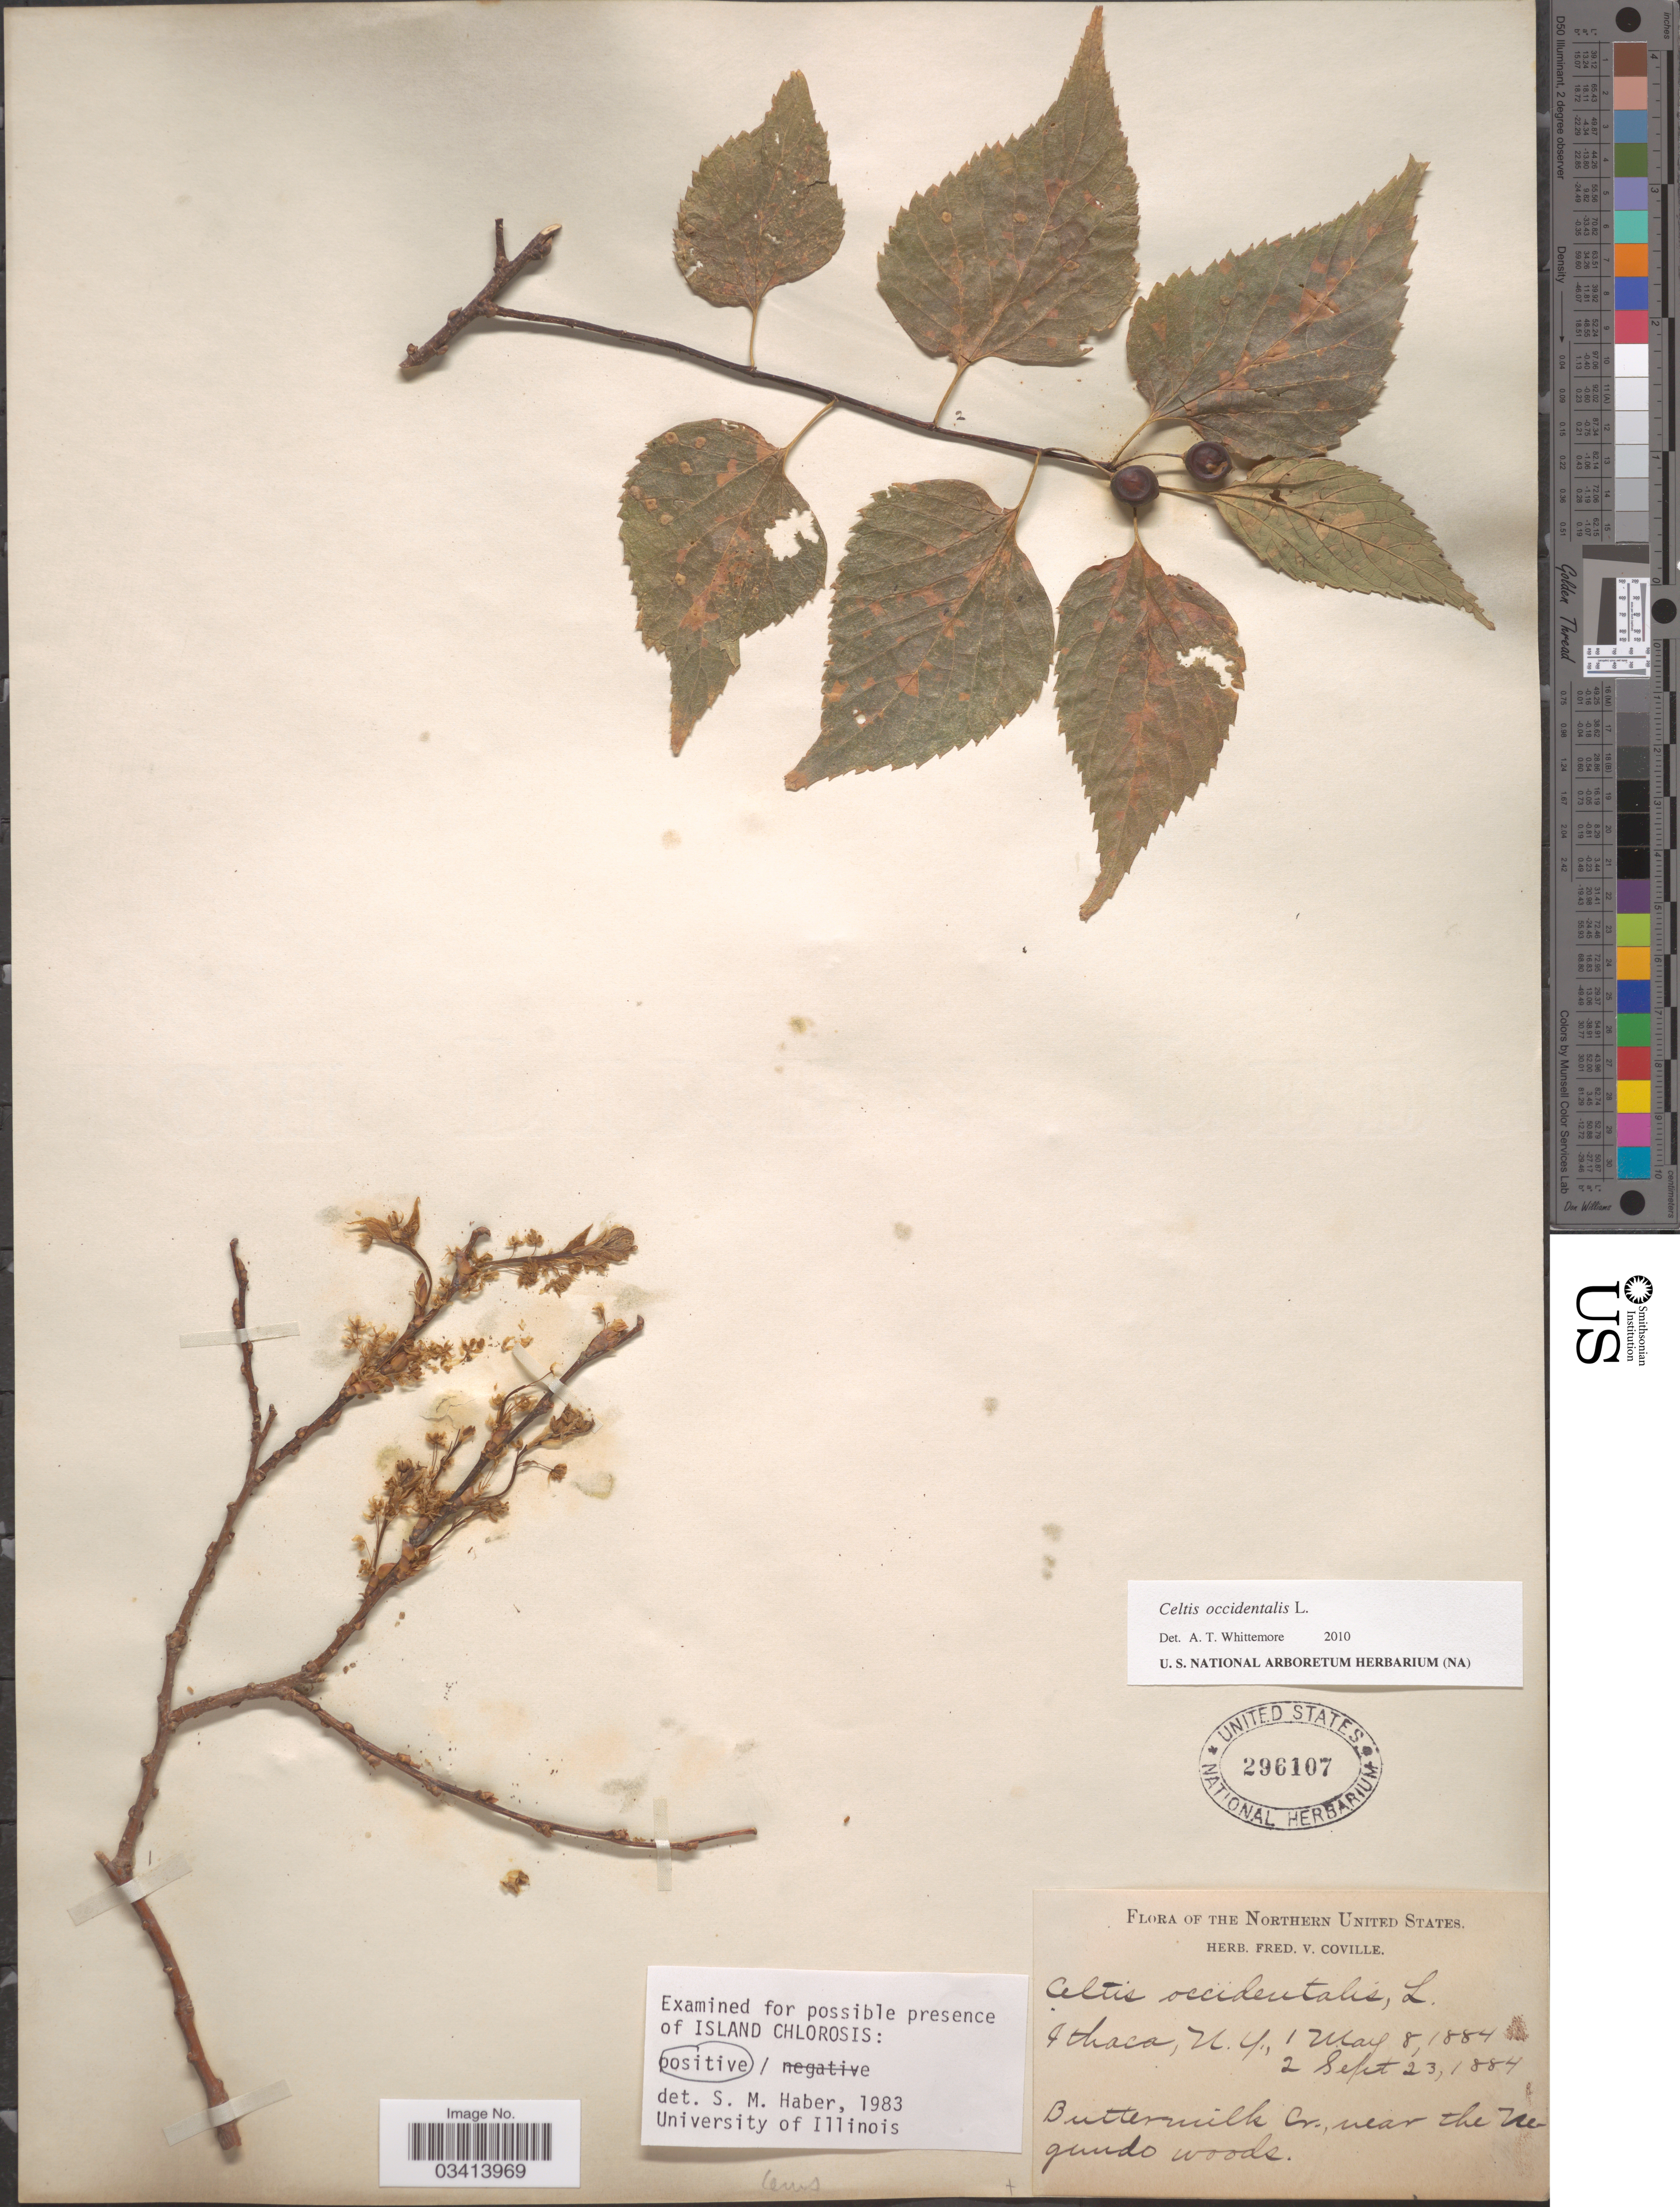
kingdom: Plantae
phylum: Tracheophyta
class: Magnoliopsida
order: Rosales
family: Cannabaceae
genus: Celtis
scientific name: Celtis occidentalis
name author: L.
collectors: ex herb. Fred. V. Coville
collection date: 1884-05-08/1884-09-23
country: United States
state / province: New York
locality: Northern United States. Ithaca. Buttermilk Cr., near the Negundo woods.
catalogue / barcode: US 296107